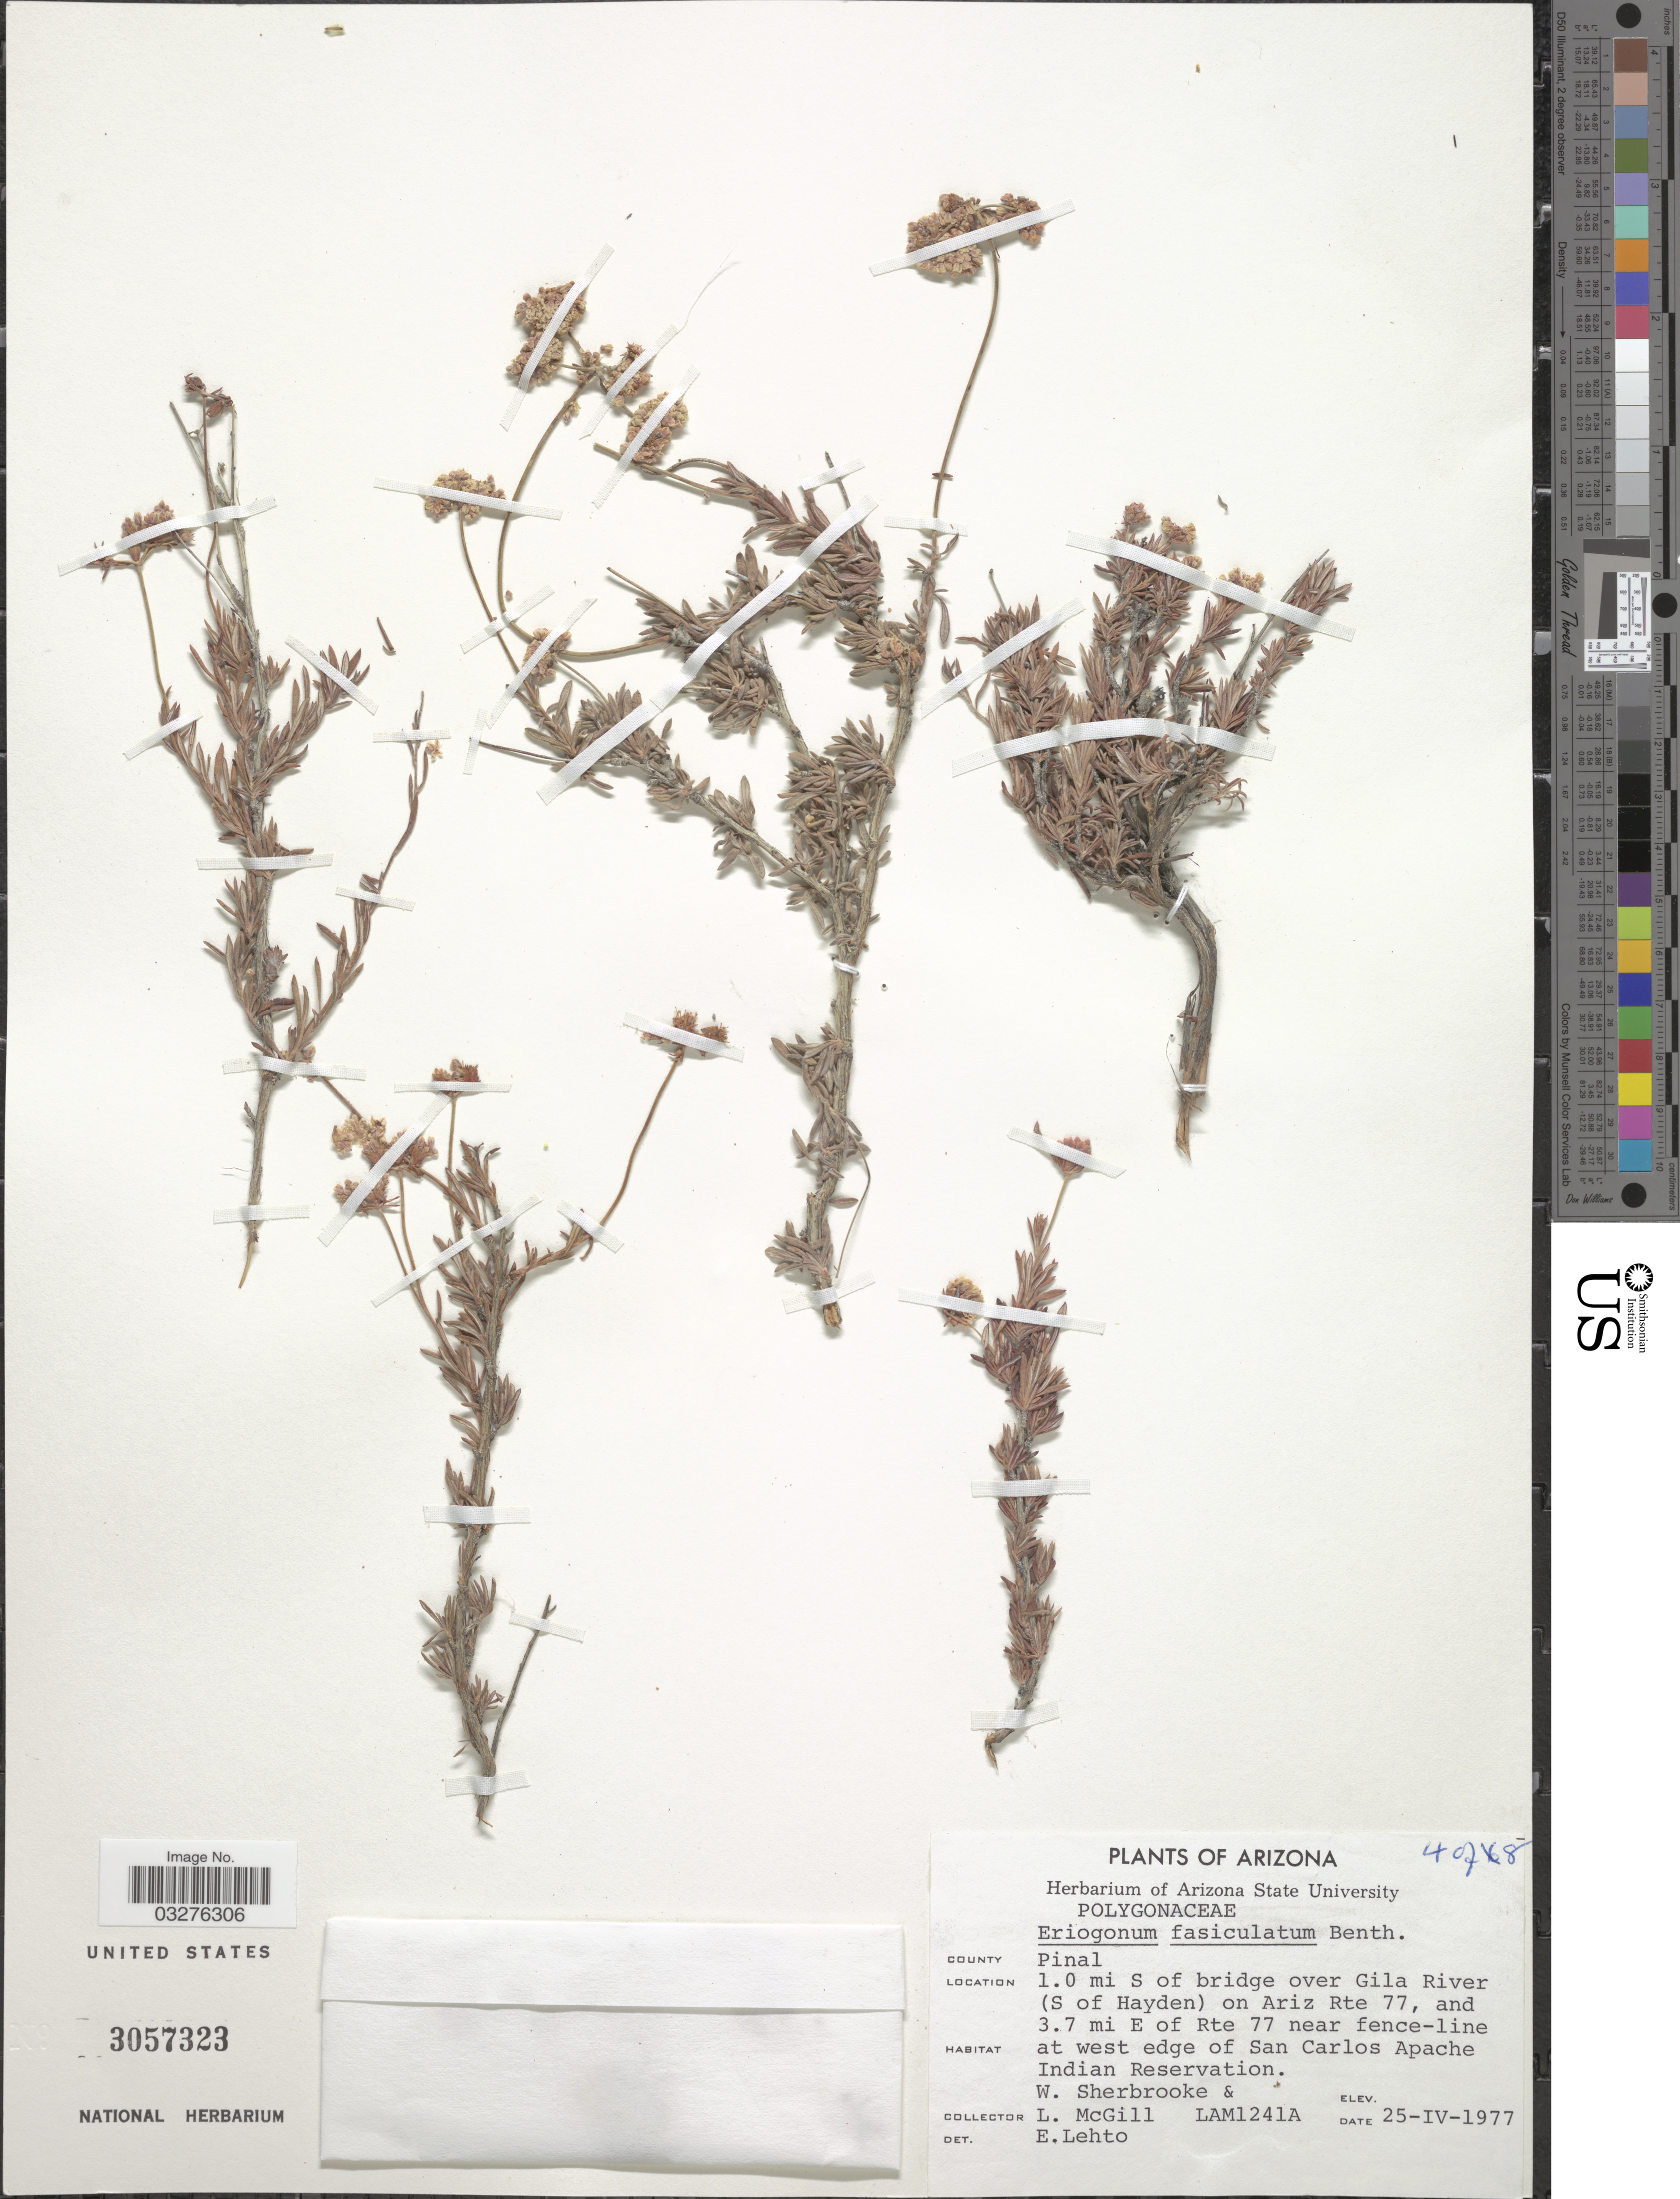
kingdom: Plantae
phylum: Tracheophyta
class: Magnoliopsida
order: Caryophyllales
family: Polygonaceae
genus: Eriogonum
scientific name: Eriogonum fasciculatum var. foliolosum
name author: (Nutt.) S. Stokes ex Abrams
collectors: W. Sherbrooke & L. McGill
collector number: LAM1241A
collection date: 1977-04-25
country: United States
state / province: Arizona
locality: County Pinal, 1.0 mi S of bridge over Gila River (S of Hayden) on Ariz Rte 77, and 3.7 mi E of Rte 77 near fence-line, at west edge of San Carlos Apache Indian Reservation.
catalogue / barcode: US 3057323